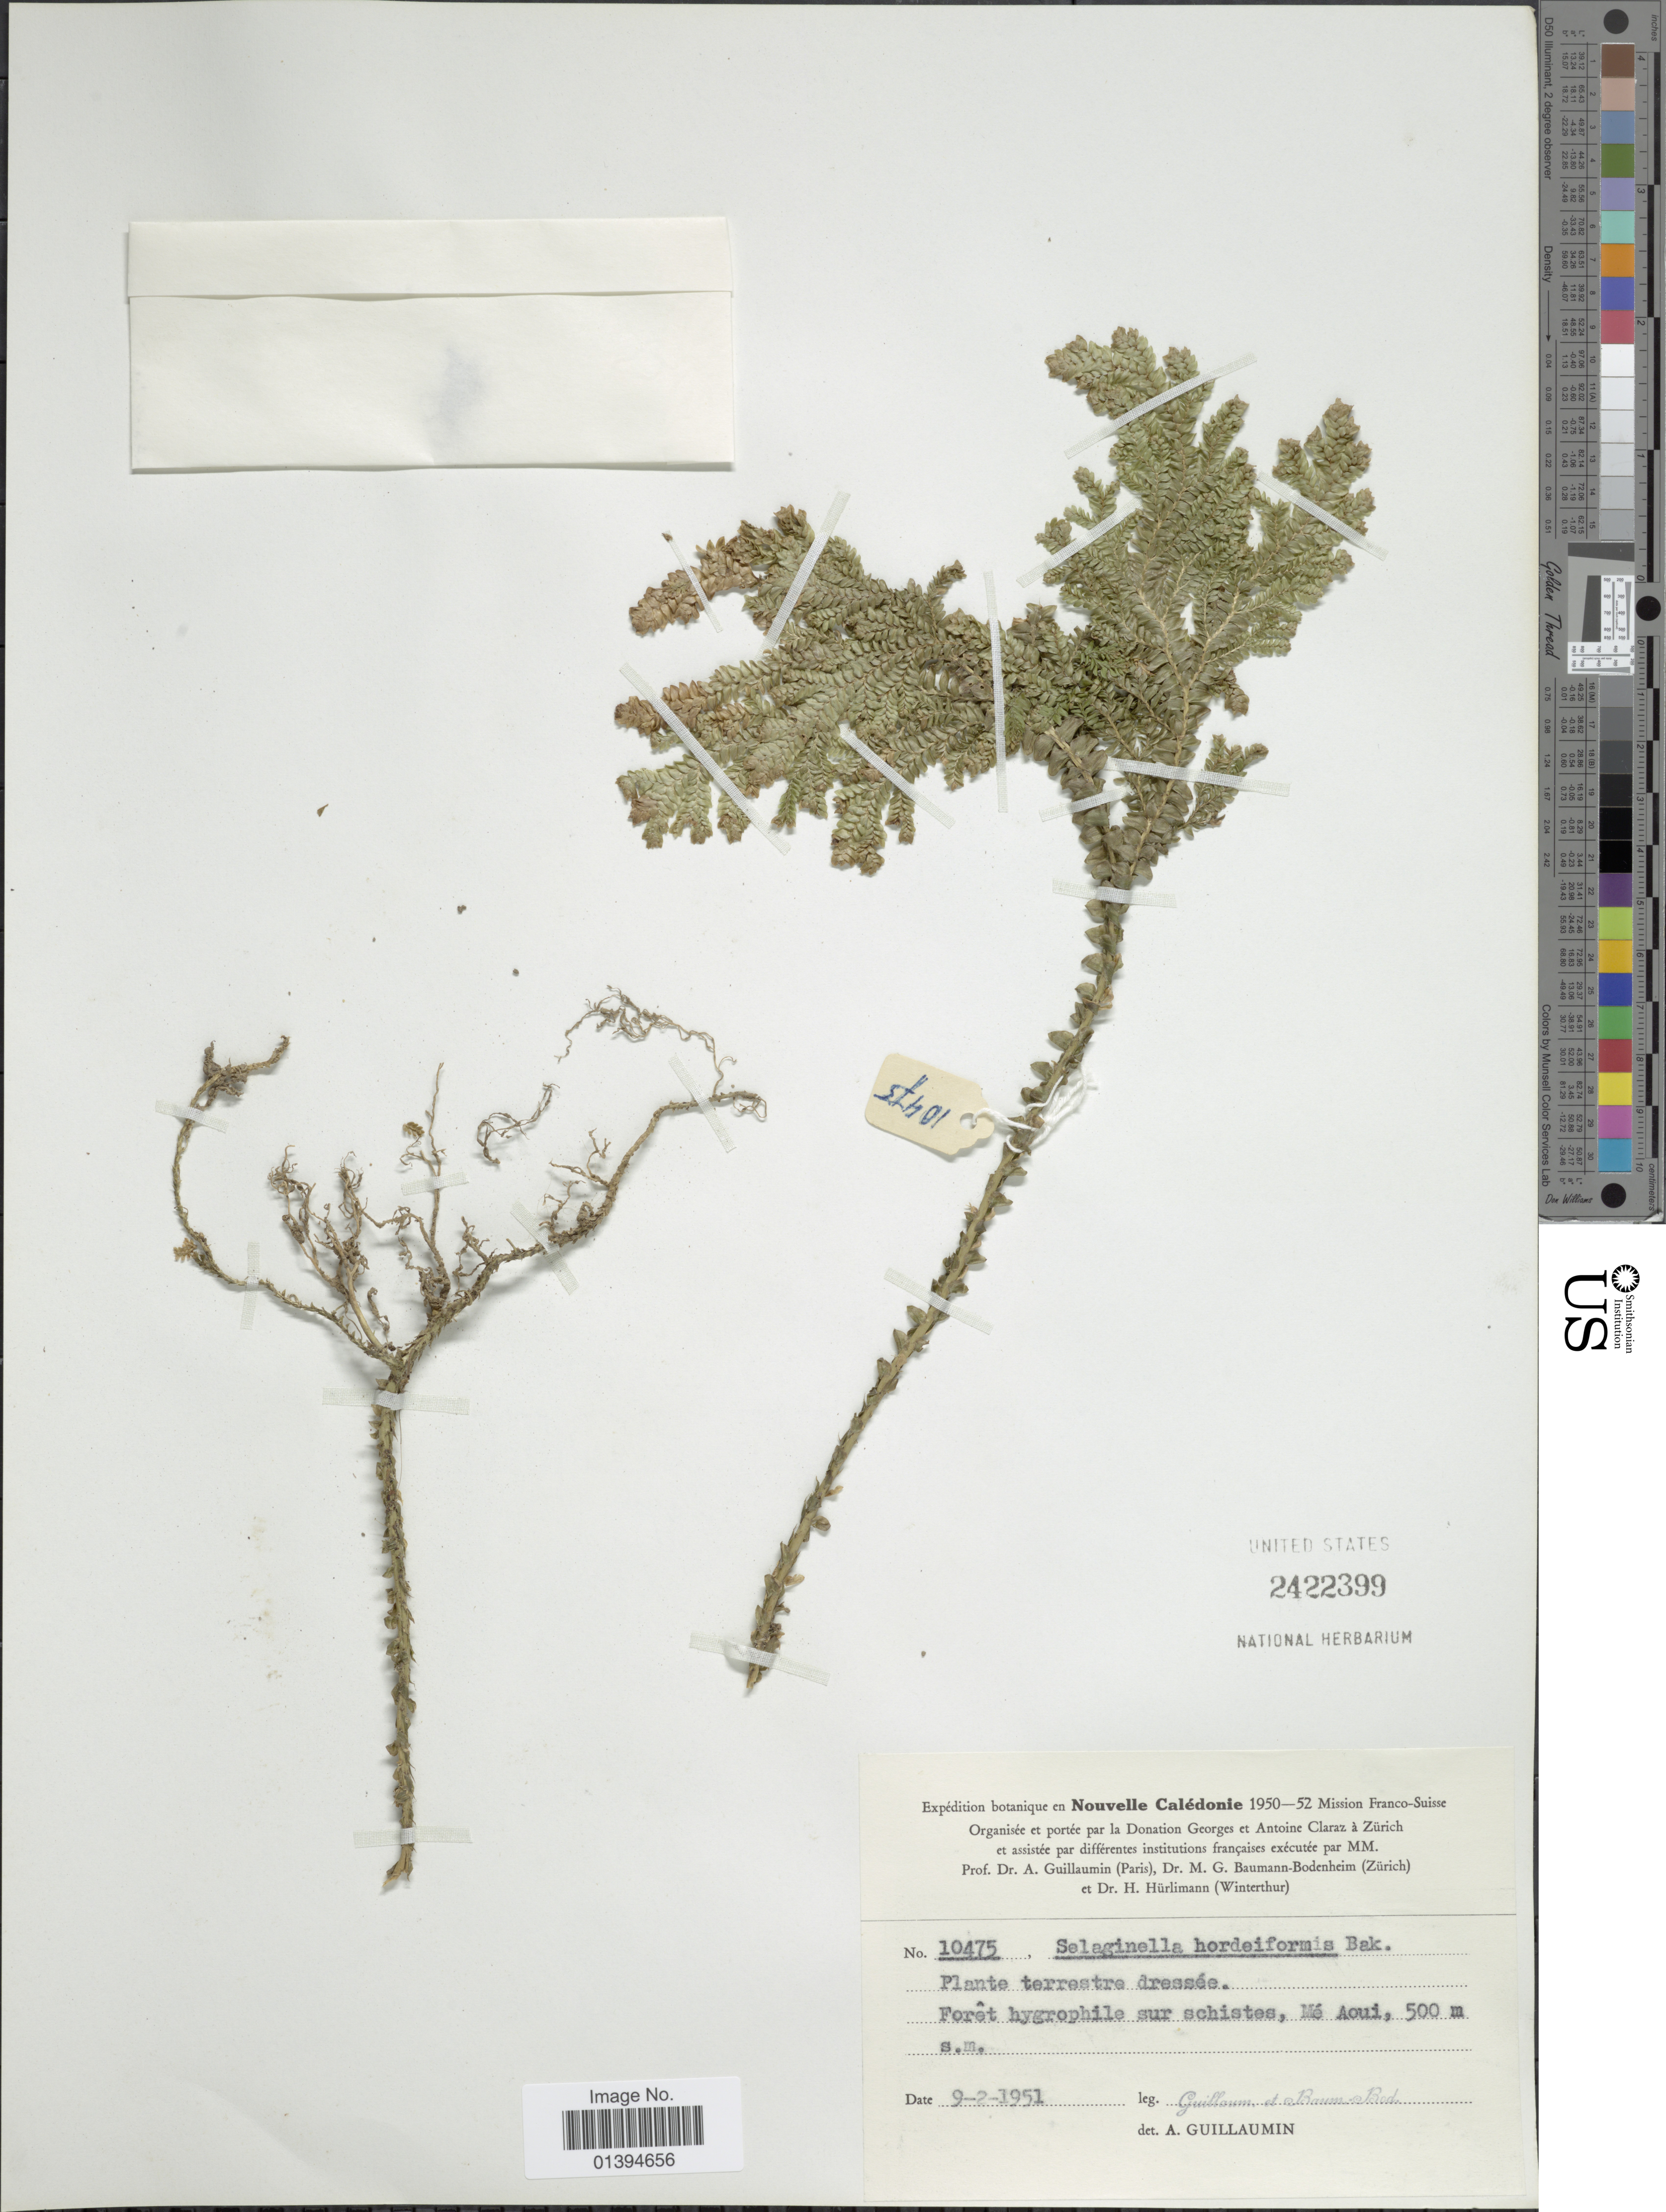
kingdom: Plantae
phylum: Tracheophyta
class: Lycopodiopsida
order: Selaginellales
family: Selaginellaceae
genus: Selaginella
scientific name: Selaginella hordeiformis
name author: Baker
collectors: A. Guillaumin & M. G. Baumann-Bodenheim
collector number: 10475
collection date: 1951-02-09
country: New Caledonia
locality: Mé Aoui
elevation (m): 500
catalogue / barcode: US 2422399